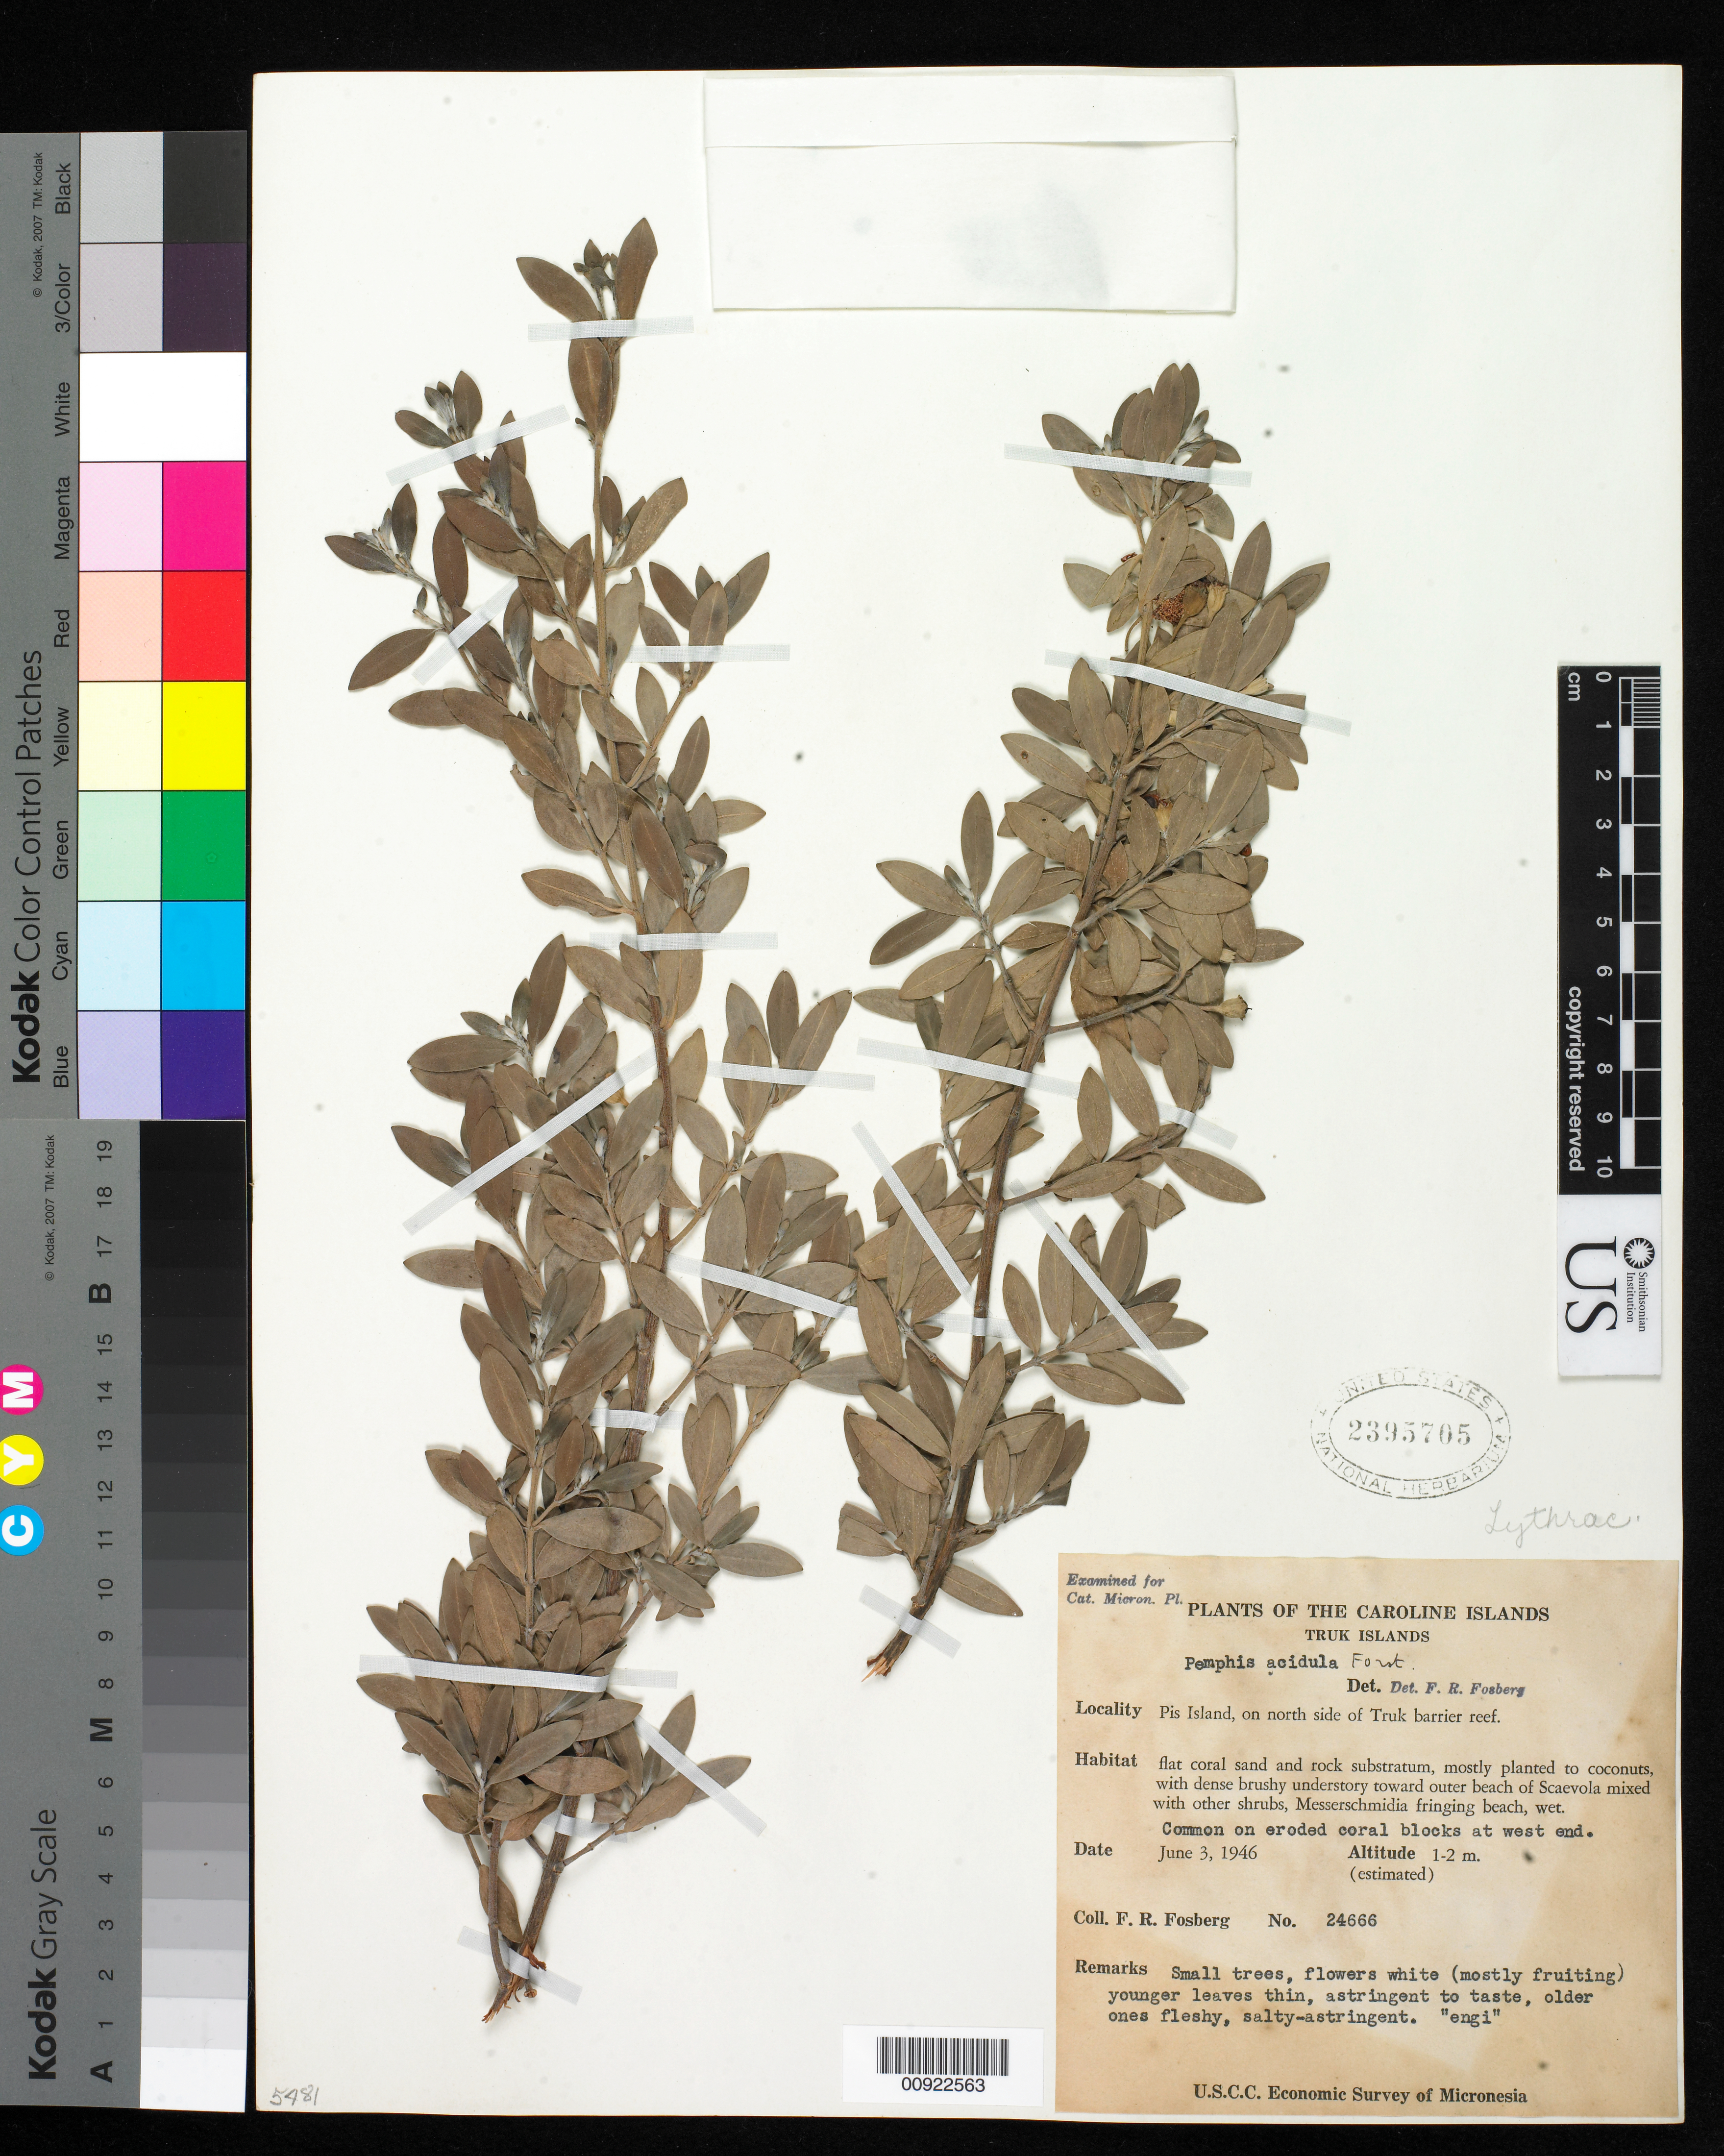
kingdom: Plantae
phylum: Tracheophyta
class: Magnoliopsida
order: Myrtales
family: Lythraceae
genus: Pemphis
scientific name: Pemphis acidula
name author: J.R. Forst. & G. Forst.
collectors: F. R. Fosberg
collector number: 24666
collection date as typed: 03 Jun 1946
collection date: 1946-06-03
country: Micronesia, Federated States of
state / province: Truk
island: Losap Atoll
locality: Pis Islet, on N side of Truk barrier reef.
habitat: Flat coral sand and rock substratum. Common on eroded coral blocks at W end.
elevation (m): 1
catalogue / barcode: US 2395705